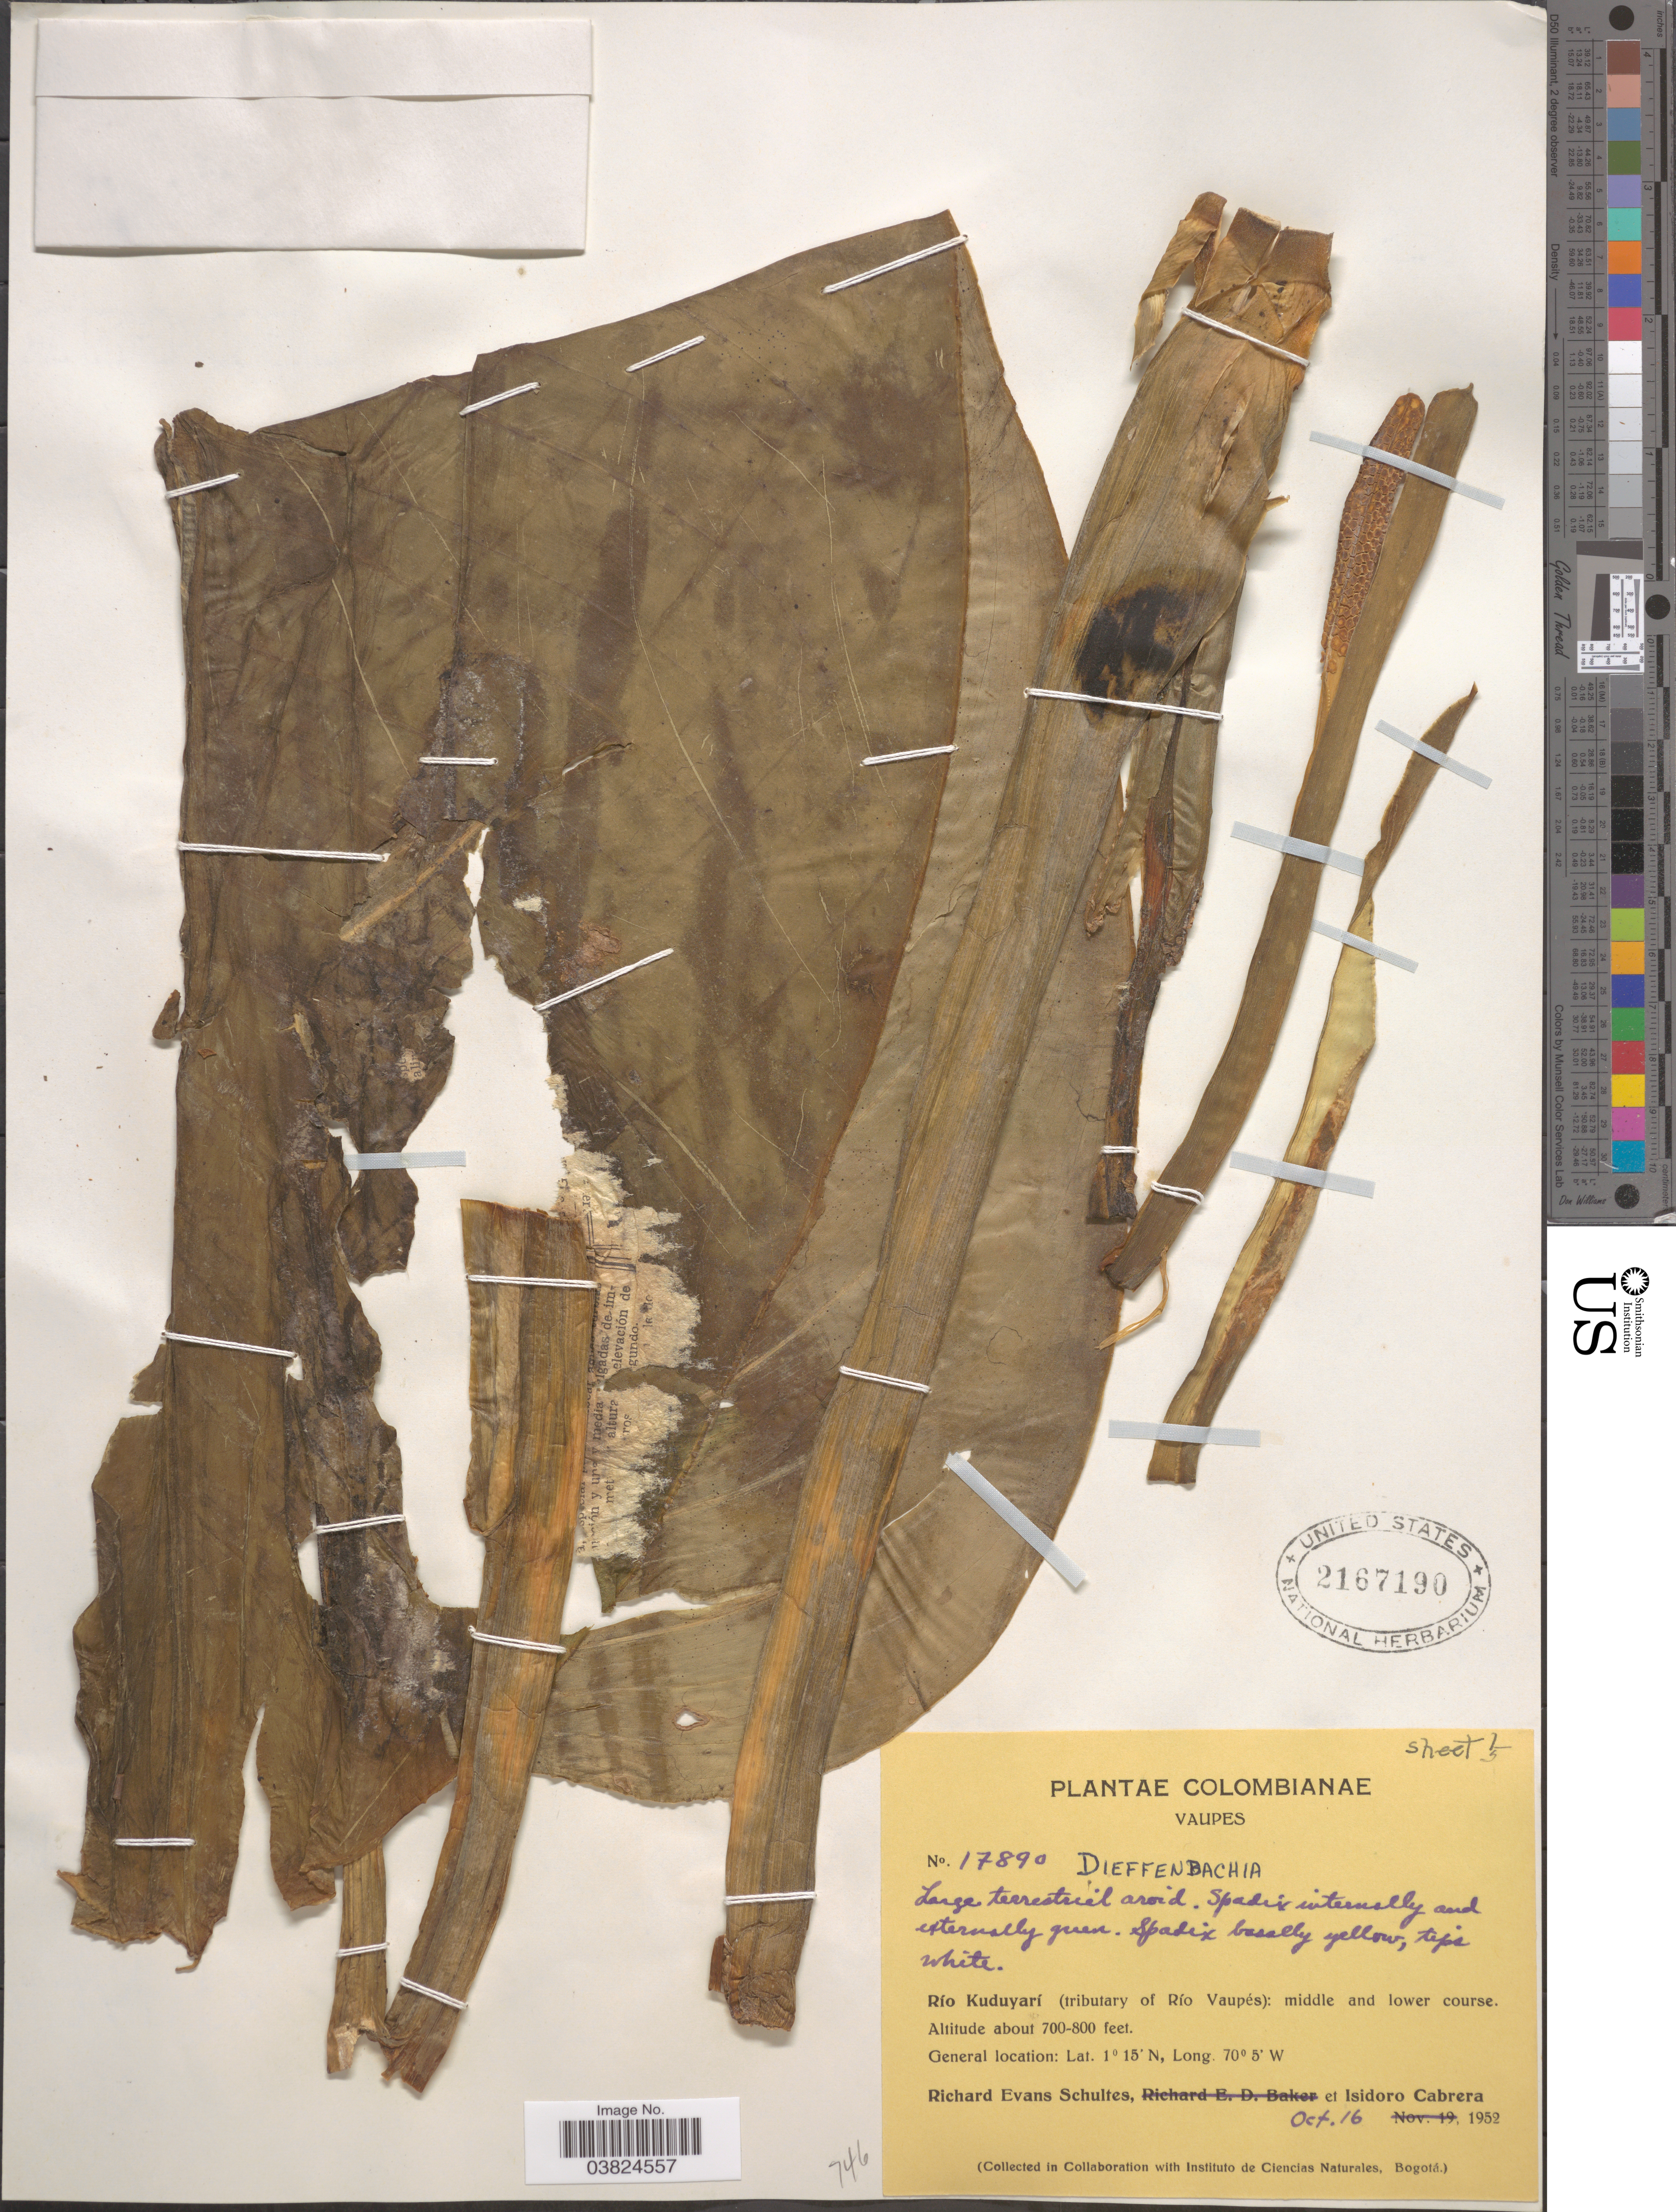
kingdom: Plantae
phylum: Tracheophyta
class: Liliopsida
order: Alismatales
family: Araceae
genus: Dieffenbachia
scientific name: Dieffenbachia maculata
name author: (Lodd.) G. Don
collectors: R. E. Schultes & I. Cabrera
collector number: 17890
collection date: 1952-10-16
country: Colombia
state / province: Vaupés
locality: Río Kuduyarí (tributary of Río Vaupés): middle and lower course.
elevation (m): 213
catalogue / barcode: US 2167190